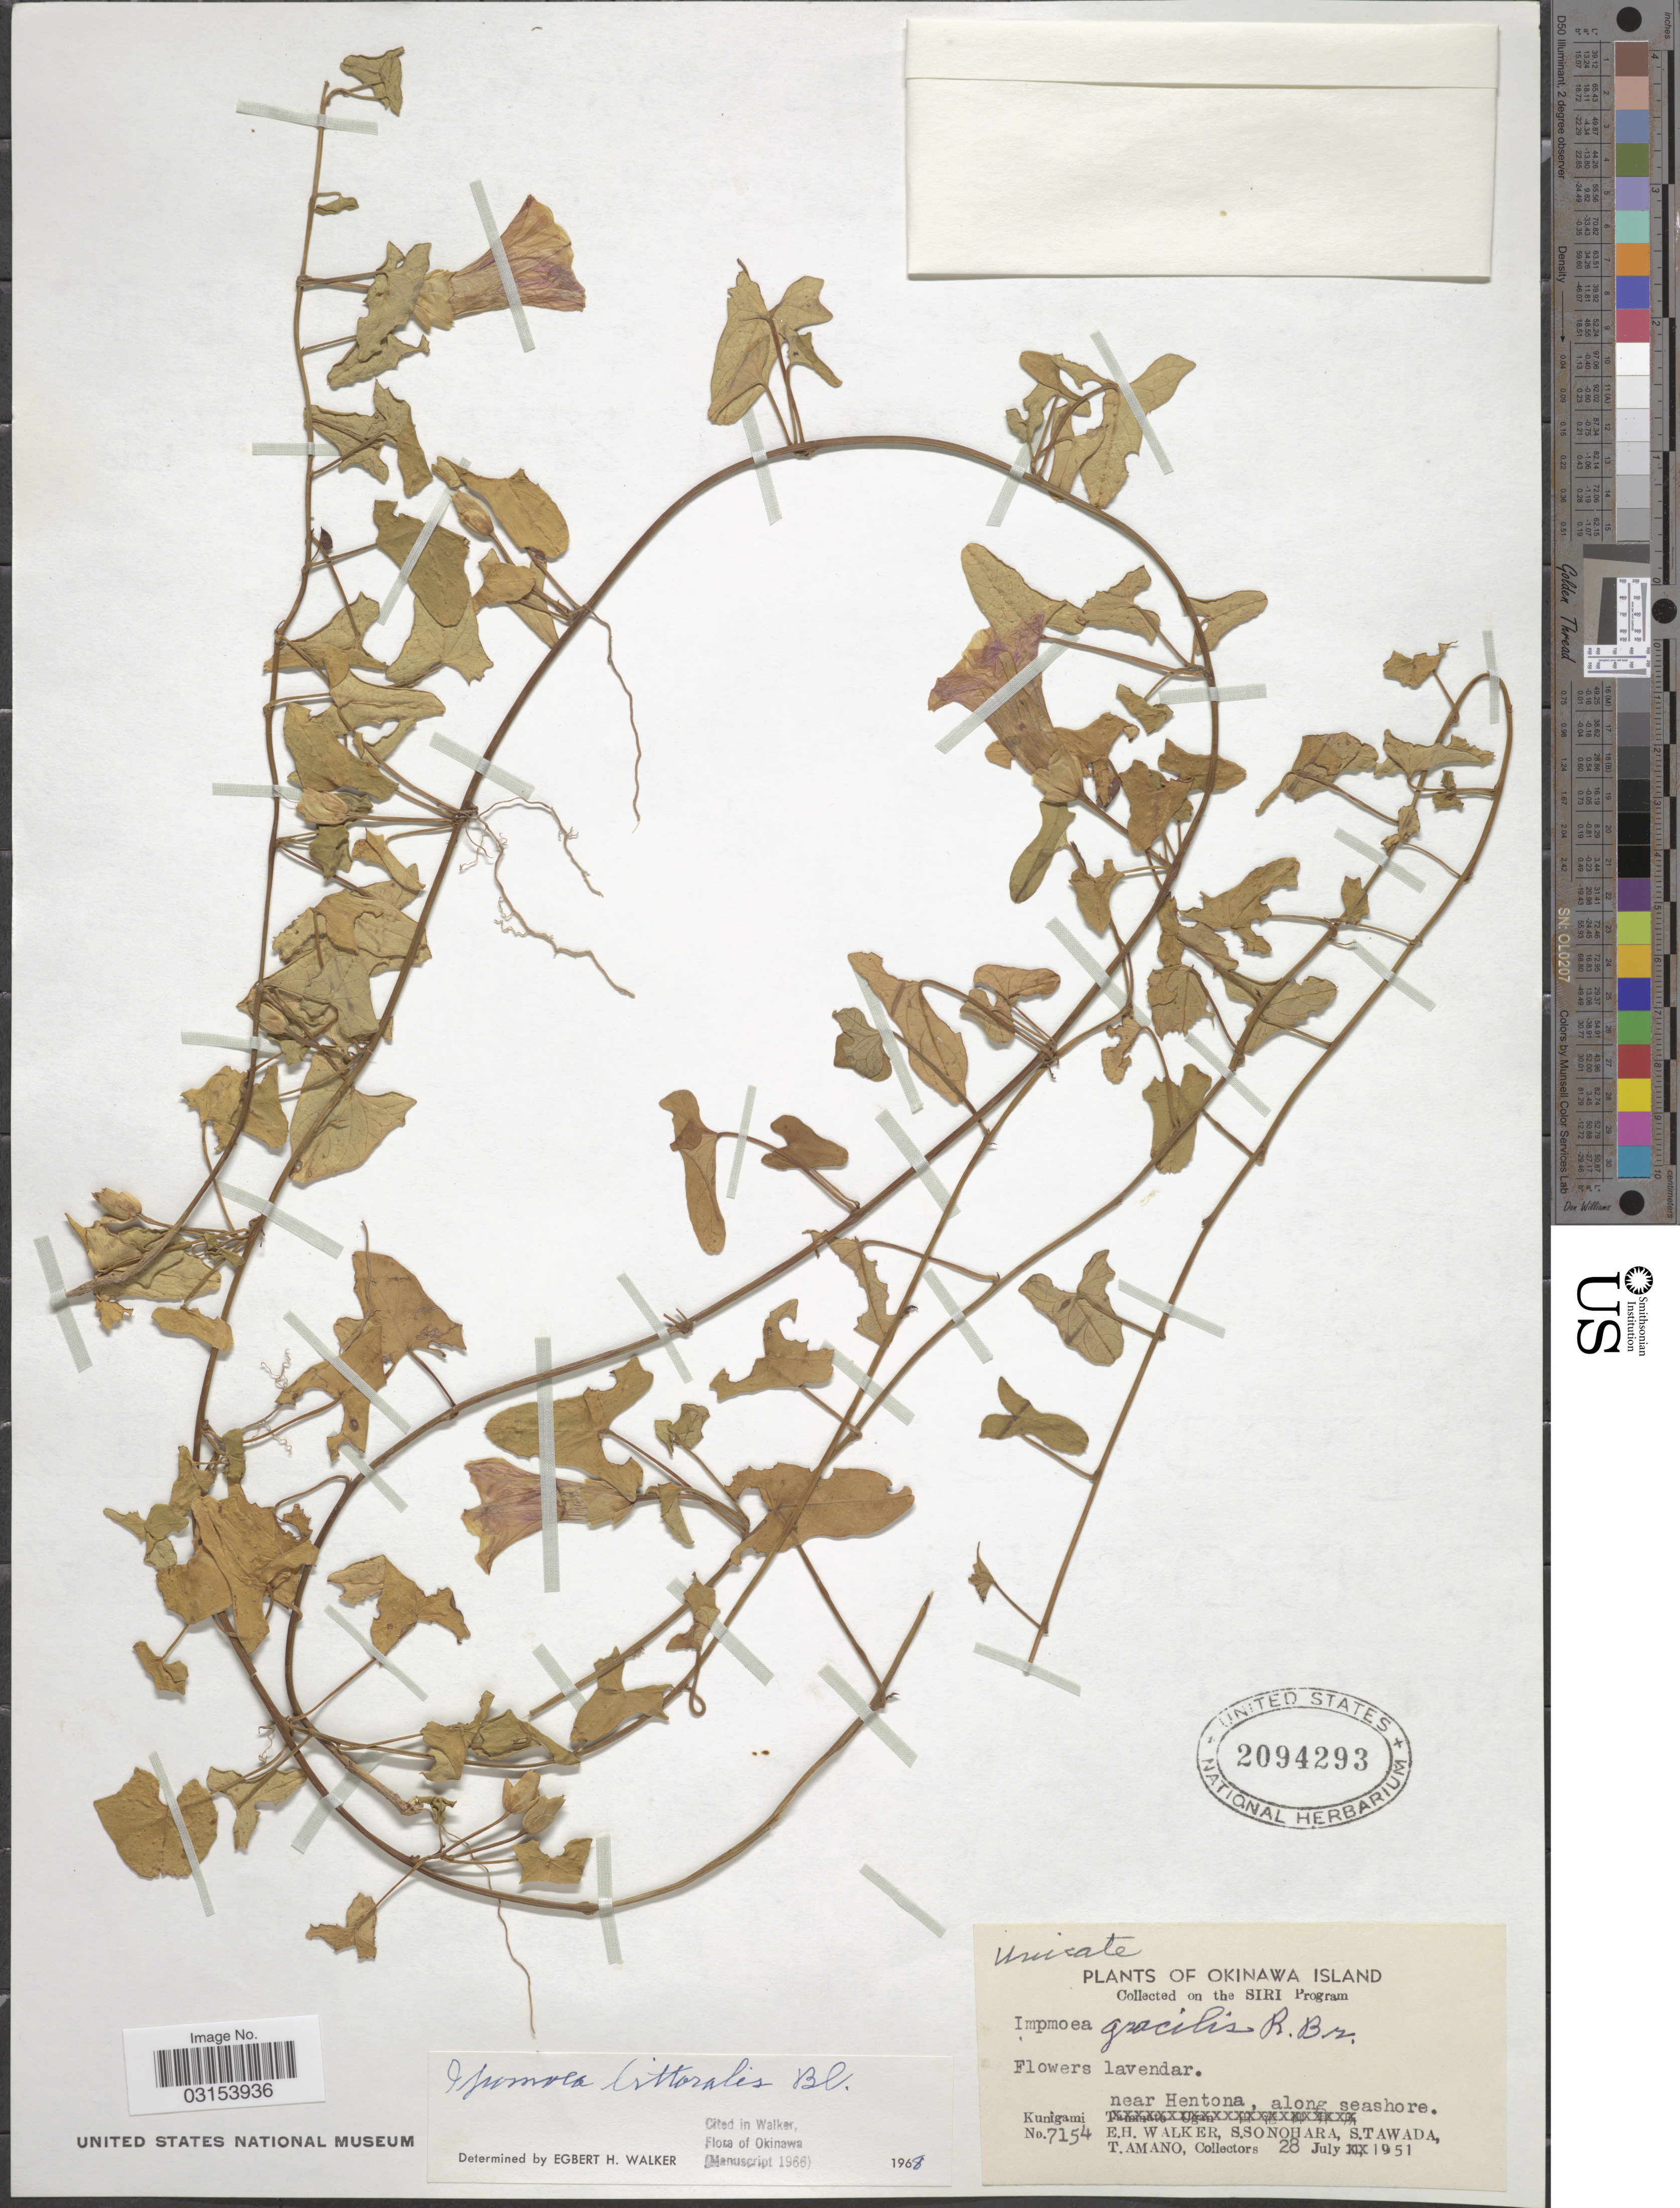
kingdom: Plantae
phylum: Tracheophyta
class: Magnoliopsida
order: Solanales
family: Convolvulaceae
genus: Ipomoea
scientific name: Ipomoea littoralis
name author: Blume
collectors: E. H. Walker, S. Sonohara, S. Tawada & T. Amano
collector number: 7154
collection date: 1951-07-28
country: Japan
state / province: Okinawa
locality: Kunigama near Hentona, along seashore.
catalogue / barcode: US 2094293